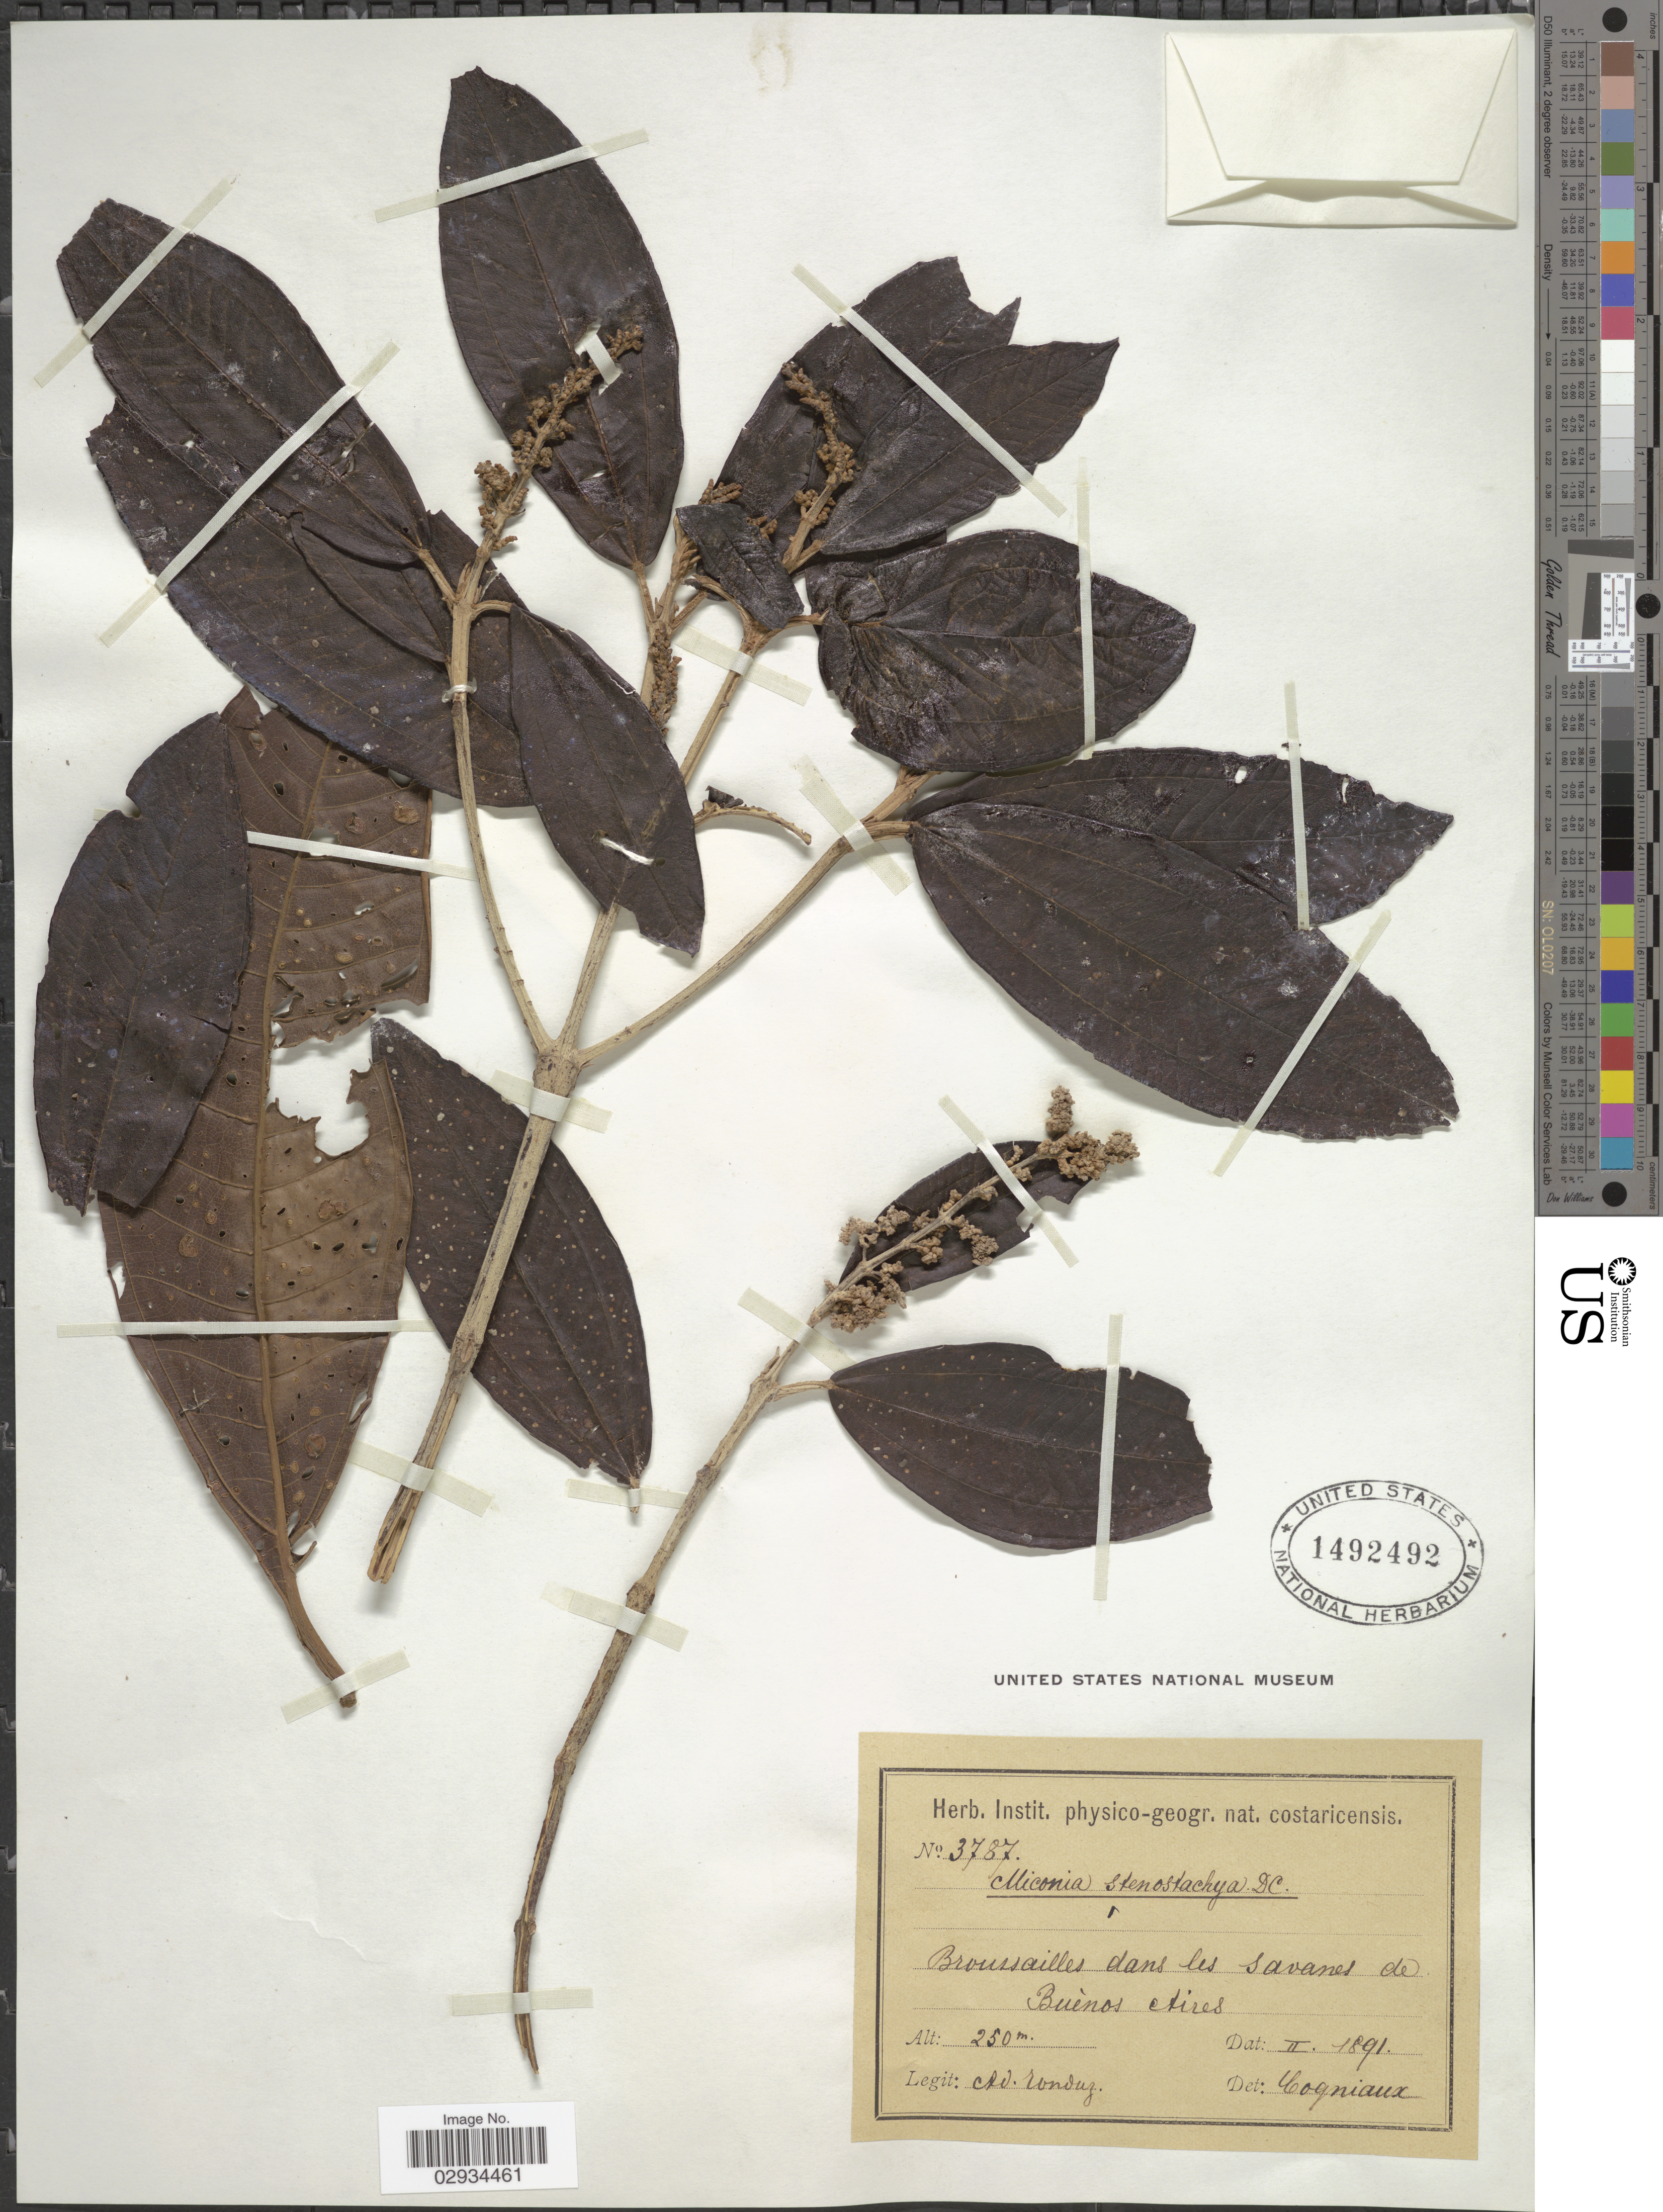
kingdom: Plantae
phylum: Tracheophyta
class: Magnoliopsida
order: Myrtales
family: Melastomataceae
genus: Miconia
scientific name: Miconia stenostachya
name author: DC.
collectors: A. Tonduz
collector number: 3787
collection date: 1891-02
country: Costa Rica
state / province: Puntarenas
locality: Broussailles dans les savanes de Buènos Aires.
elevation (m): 250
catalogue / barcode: US 1492492